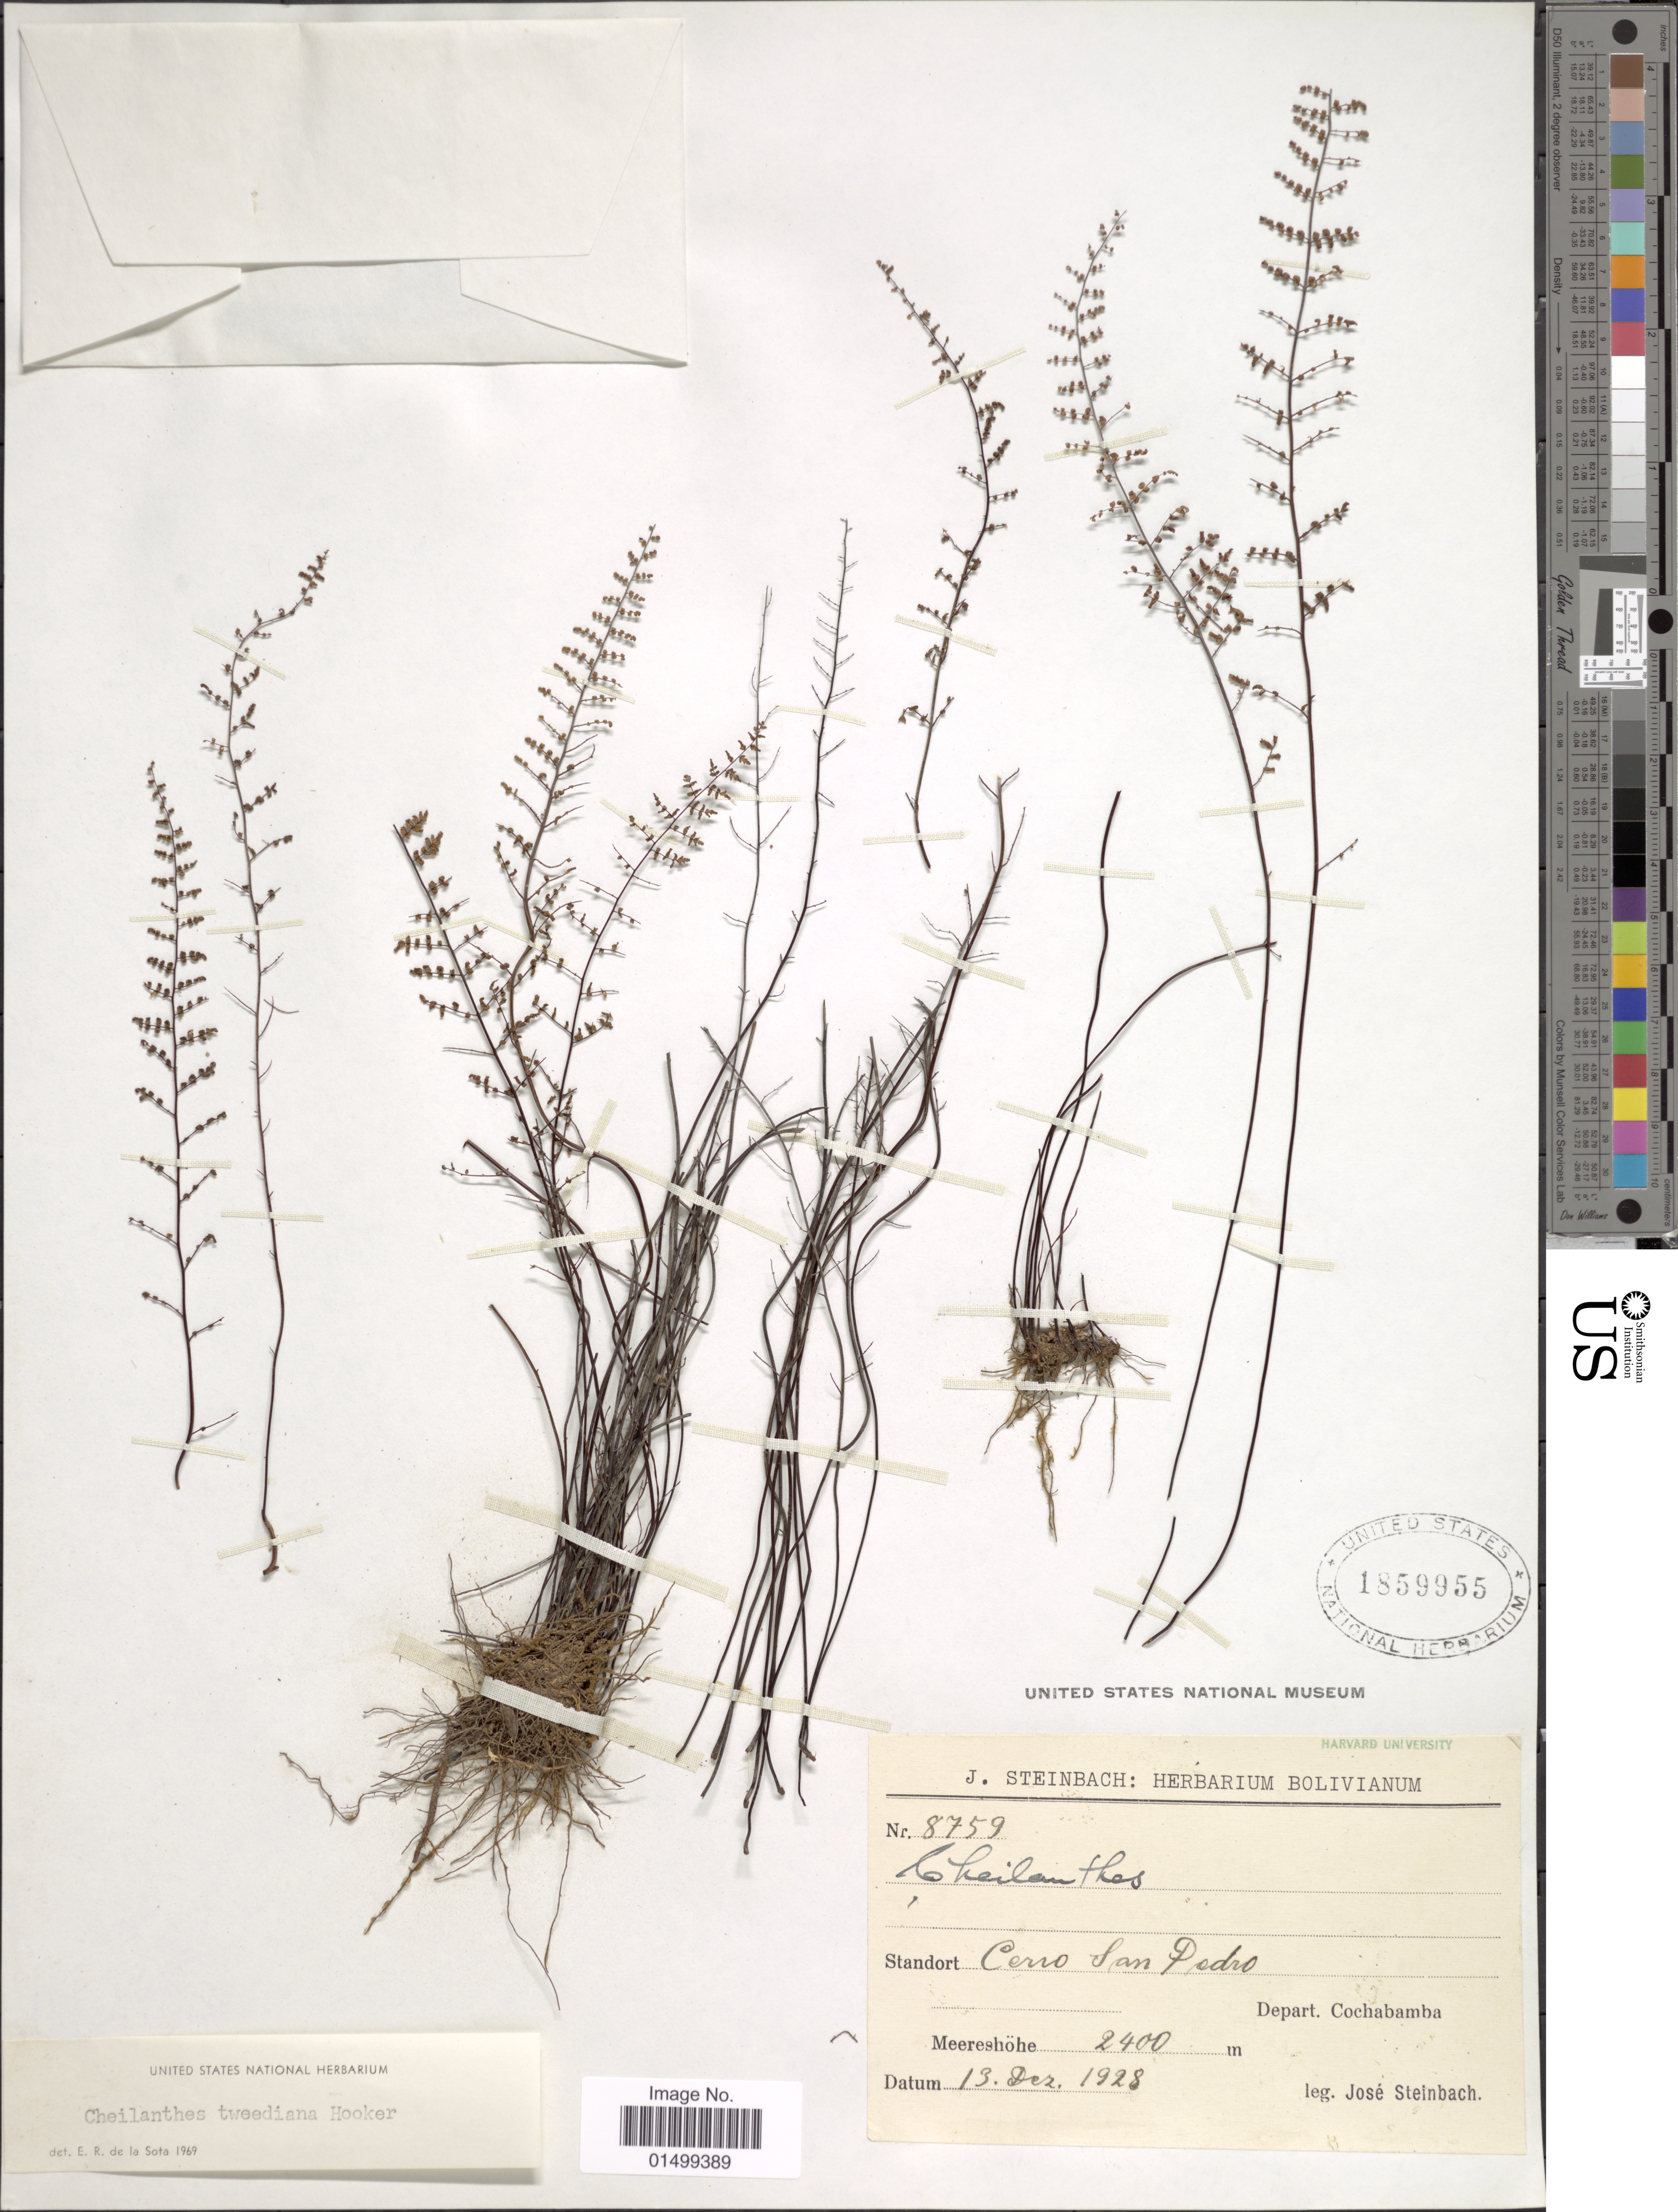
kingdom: Plantae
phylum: Tracheophyta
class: Polypodiopsida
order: Polypodiales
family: Pteridaceae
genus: Cheilanthes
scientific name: Cheilanthes tweediana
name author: Hook.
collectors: J. Steinbach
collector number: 8759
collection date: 1928-12-13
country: Bolivia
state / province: Cochabamba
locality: Standort Cerro San Pedro.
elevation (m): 2400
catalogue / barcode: US 1859955